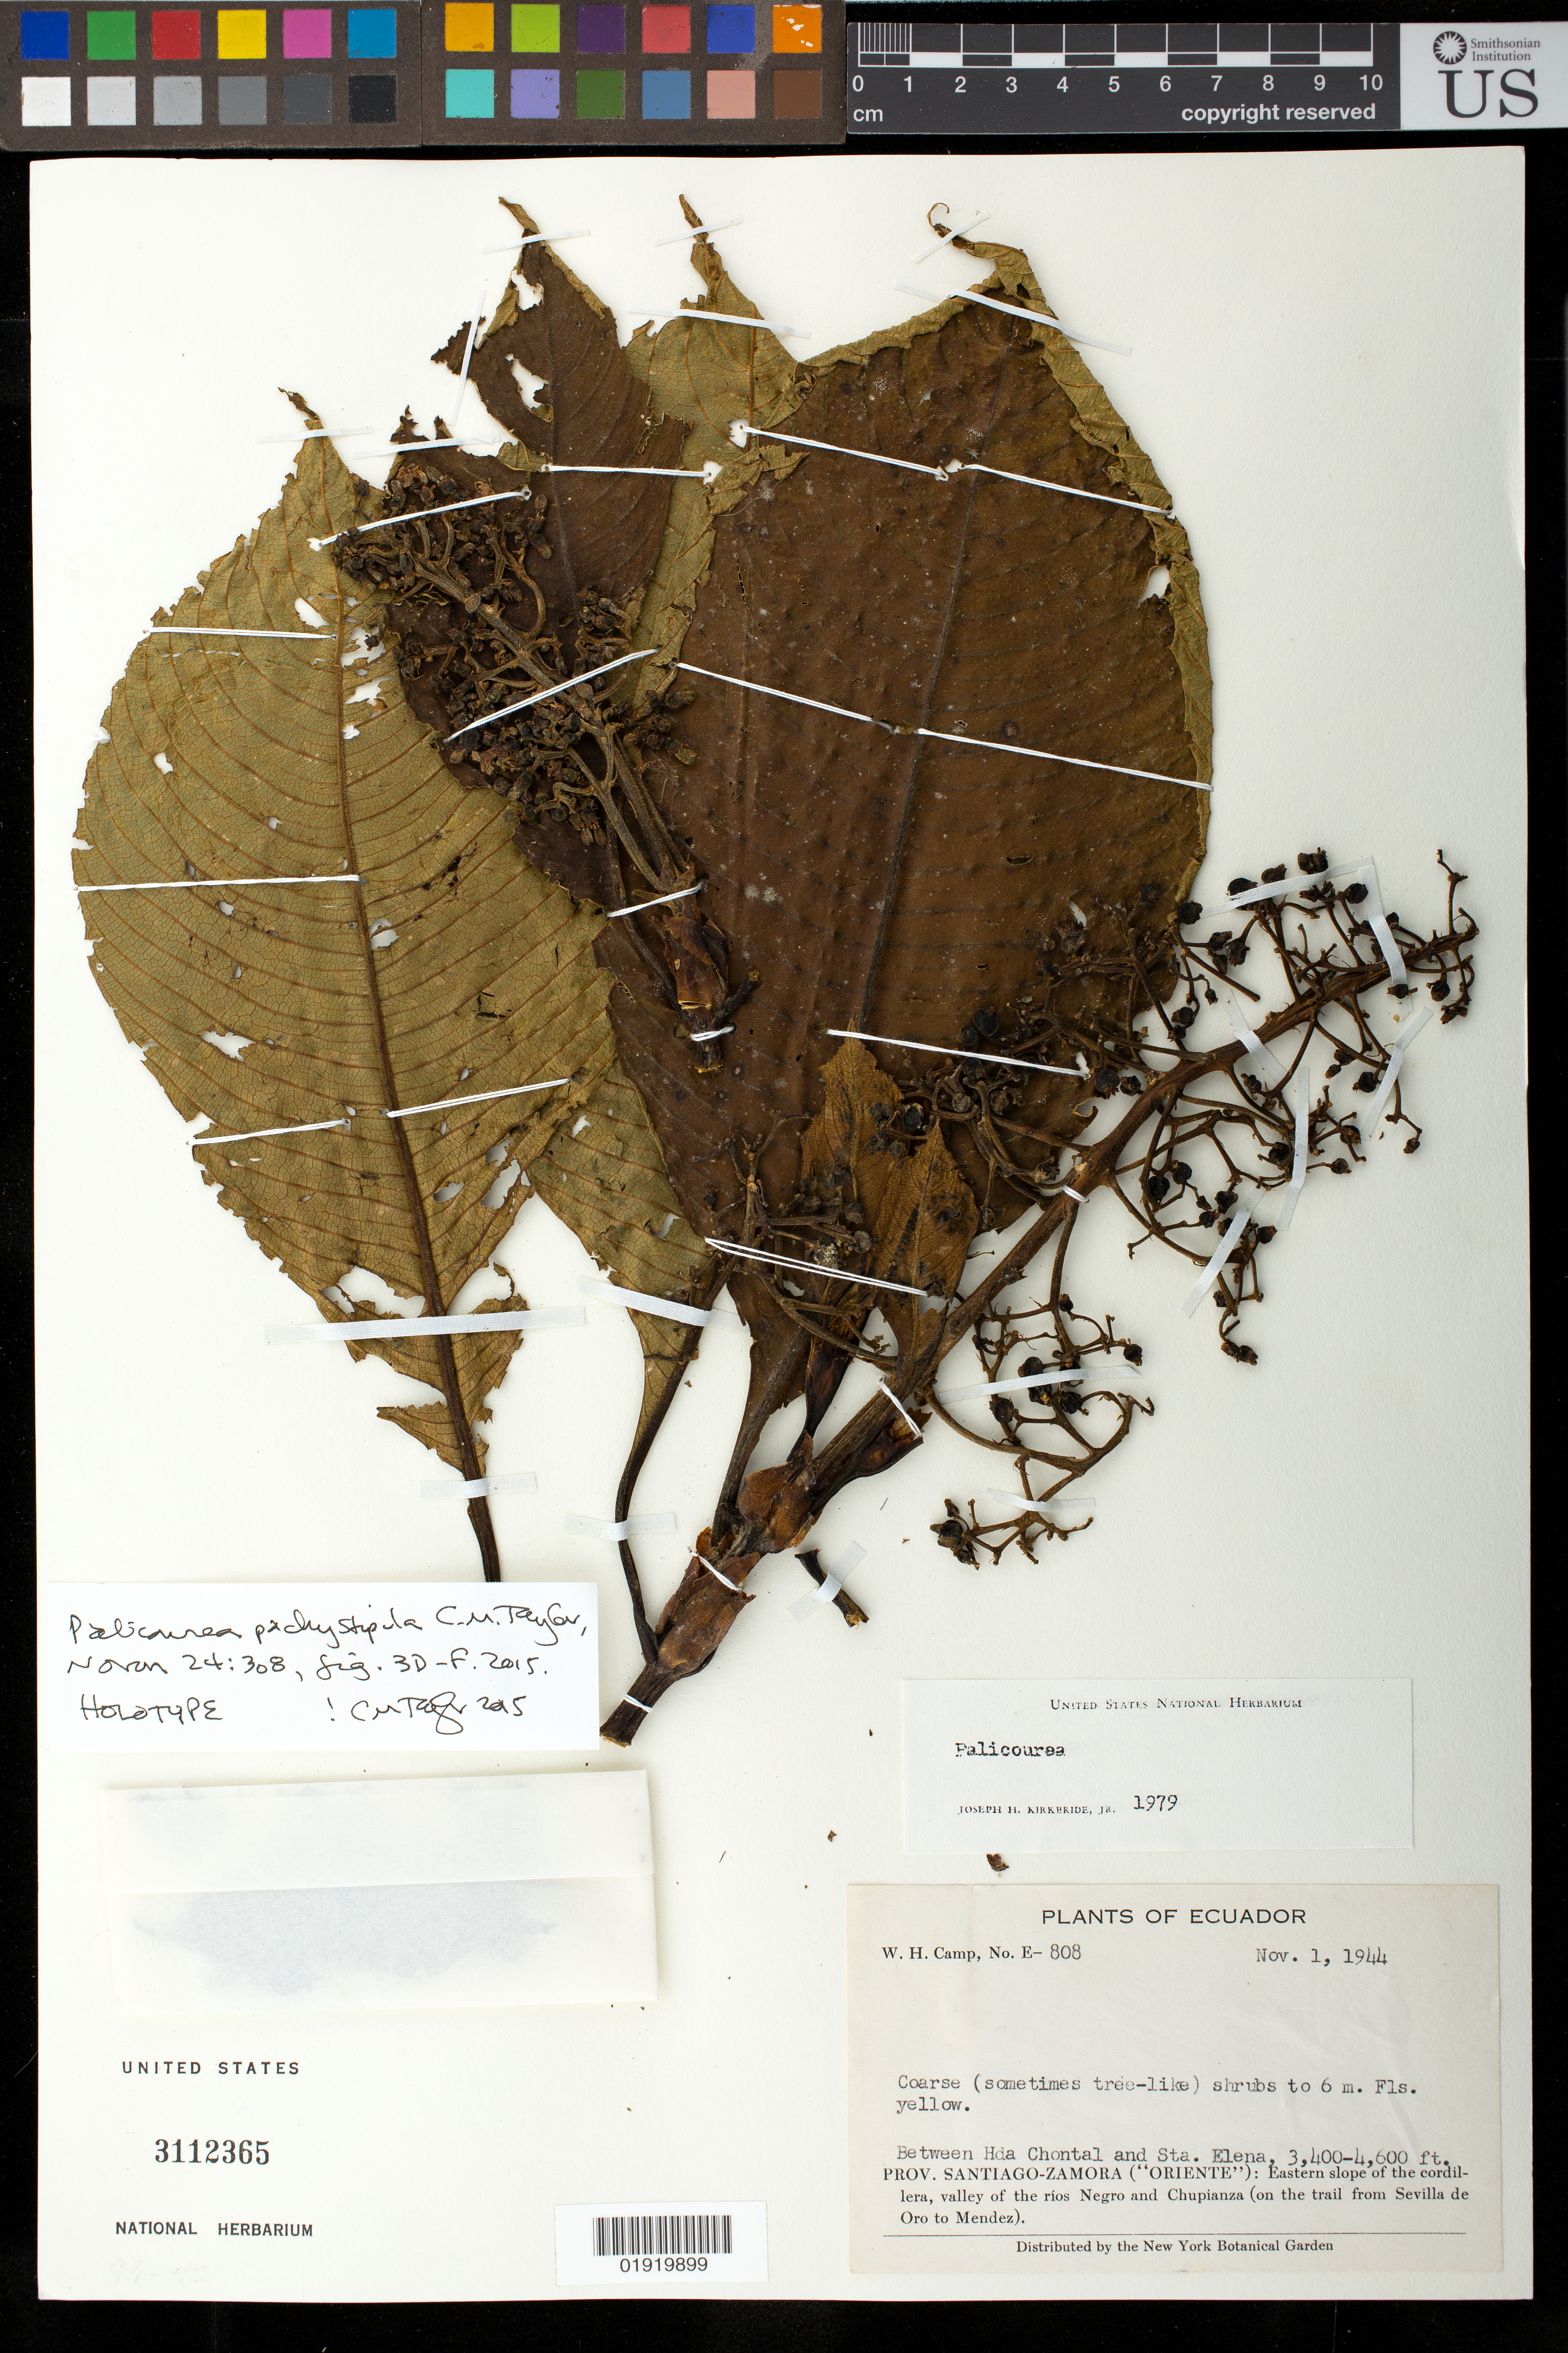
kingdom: Plantae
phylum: Tracheophyta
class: Magnoliopsida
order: Gentianales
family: Rubiaceae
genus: Palicourea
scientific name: Palicourea pachystipula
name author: C.M. Taylor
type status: Holotype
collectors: W. H. Camp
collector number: E-808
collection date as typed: Nov. 1, 1944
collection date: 1944-11-01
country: Ecuador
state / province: Morona-Santiago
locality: Prov. Santiago-Zamora ("Oriente"): eastern slope of the cordillera, valley of the rios Negro and Chupianza (on the trail from Sevilla de Oro to Mendez). Between Hda. Chontal and Sta. Elena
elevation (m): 1036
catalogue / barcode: US 3112365